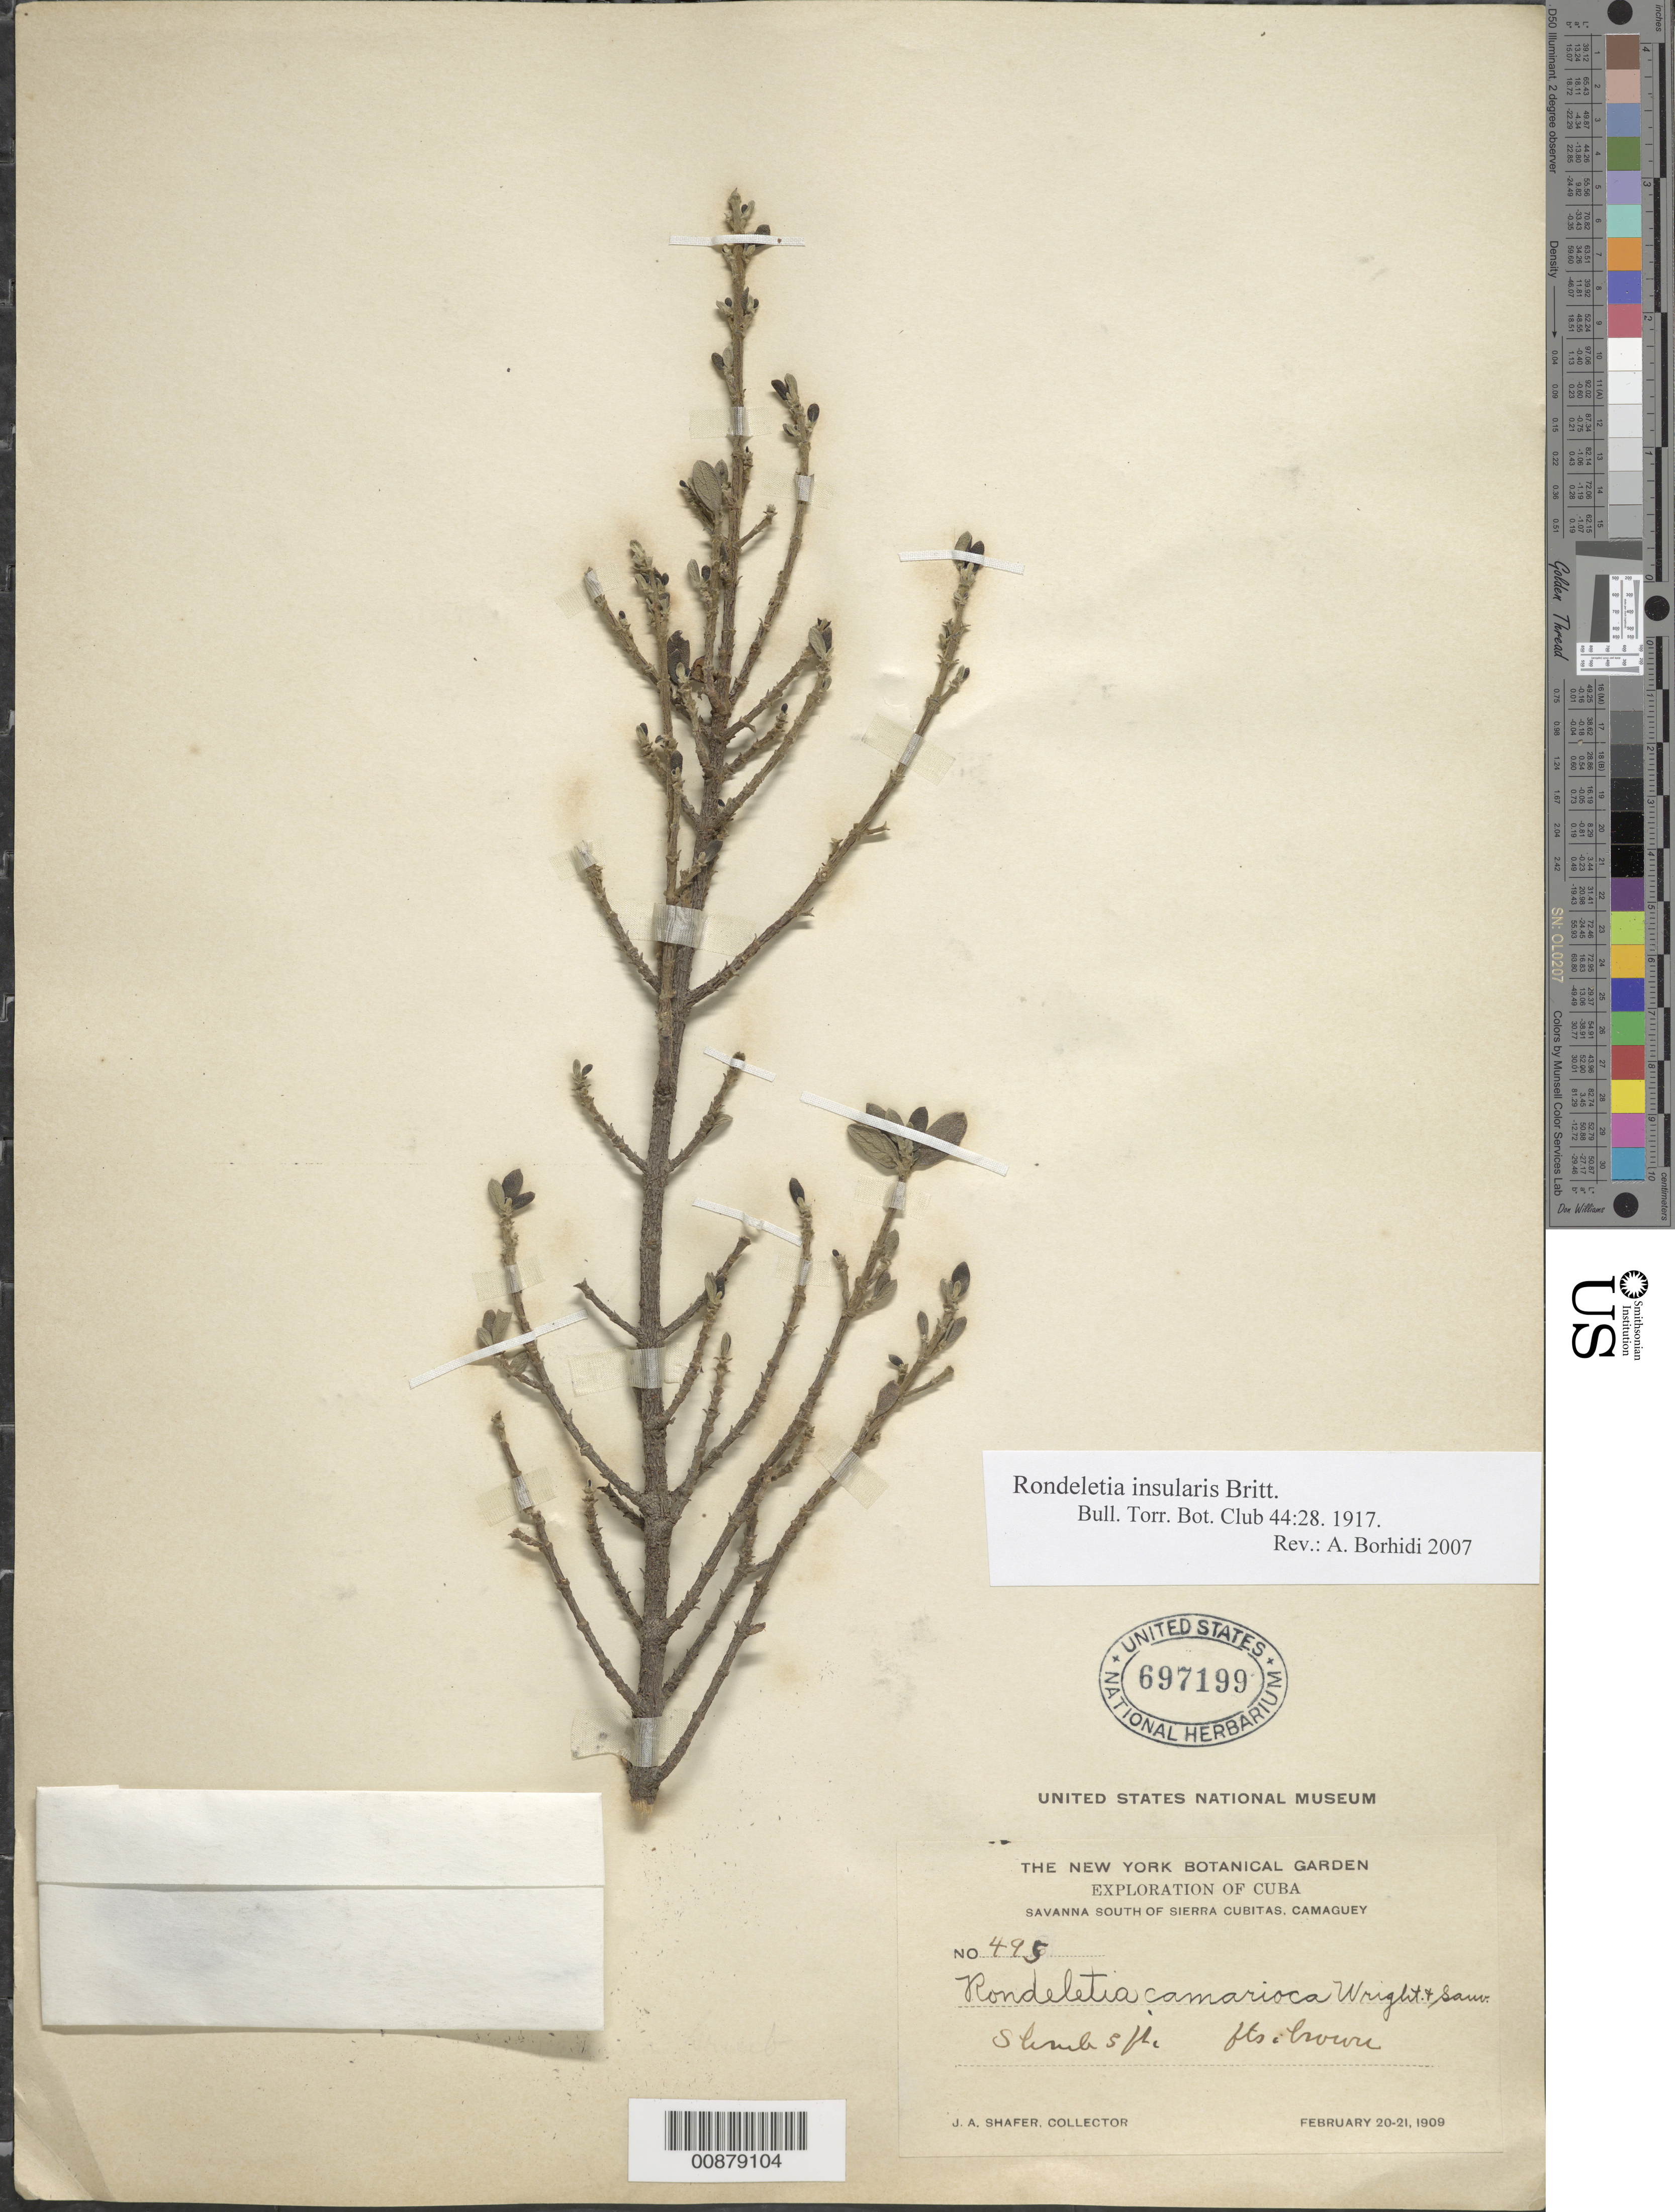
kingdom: Plantae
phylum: Tracheophyta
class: Magnoliopsida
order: Gentianales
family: Rubiaceae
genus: Rondeletia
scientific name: Rondeletia insularis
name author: Britton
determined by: Borhidi, Attila L.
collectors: J. A. Shafer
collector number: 495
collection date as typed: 20 Feb 1909 to 21 Feb 1909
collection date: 1909-02-20/1909-02-21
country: Cuba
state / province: Camagüey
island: Cuba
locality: S of Sierra Cubitas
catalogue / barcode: US 697199